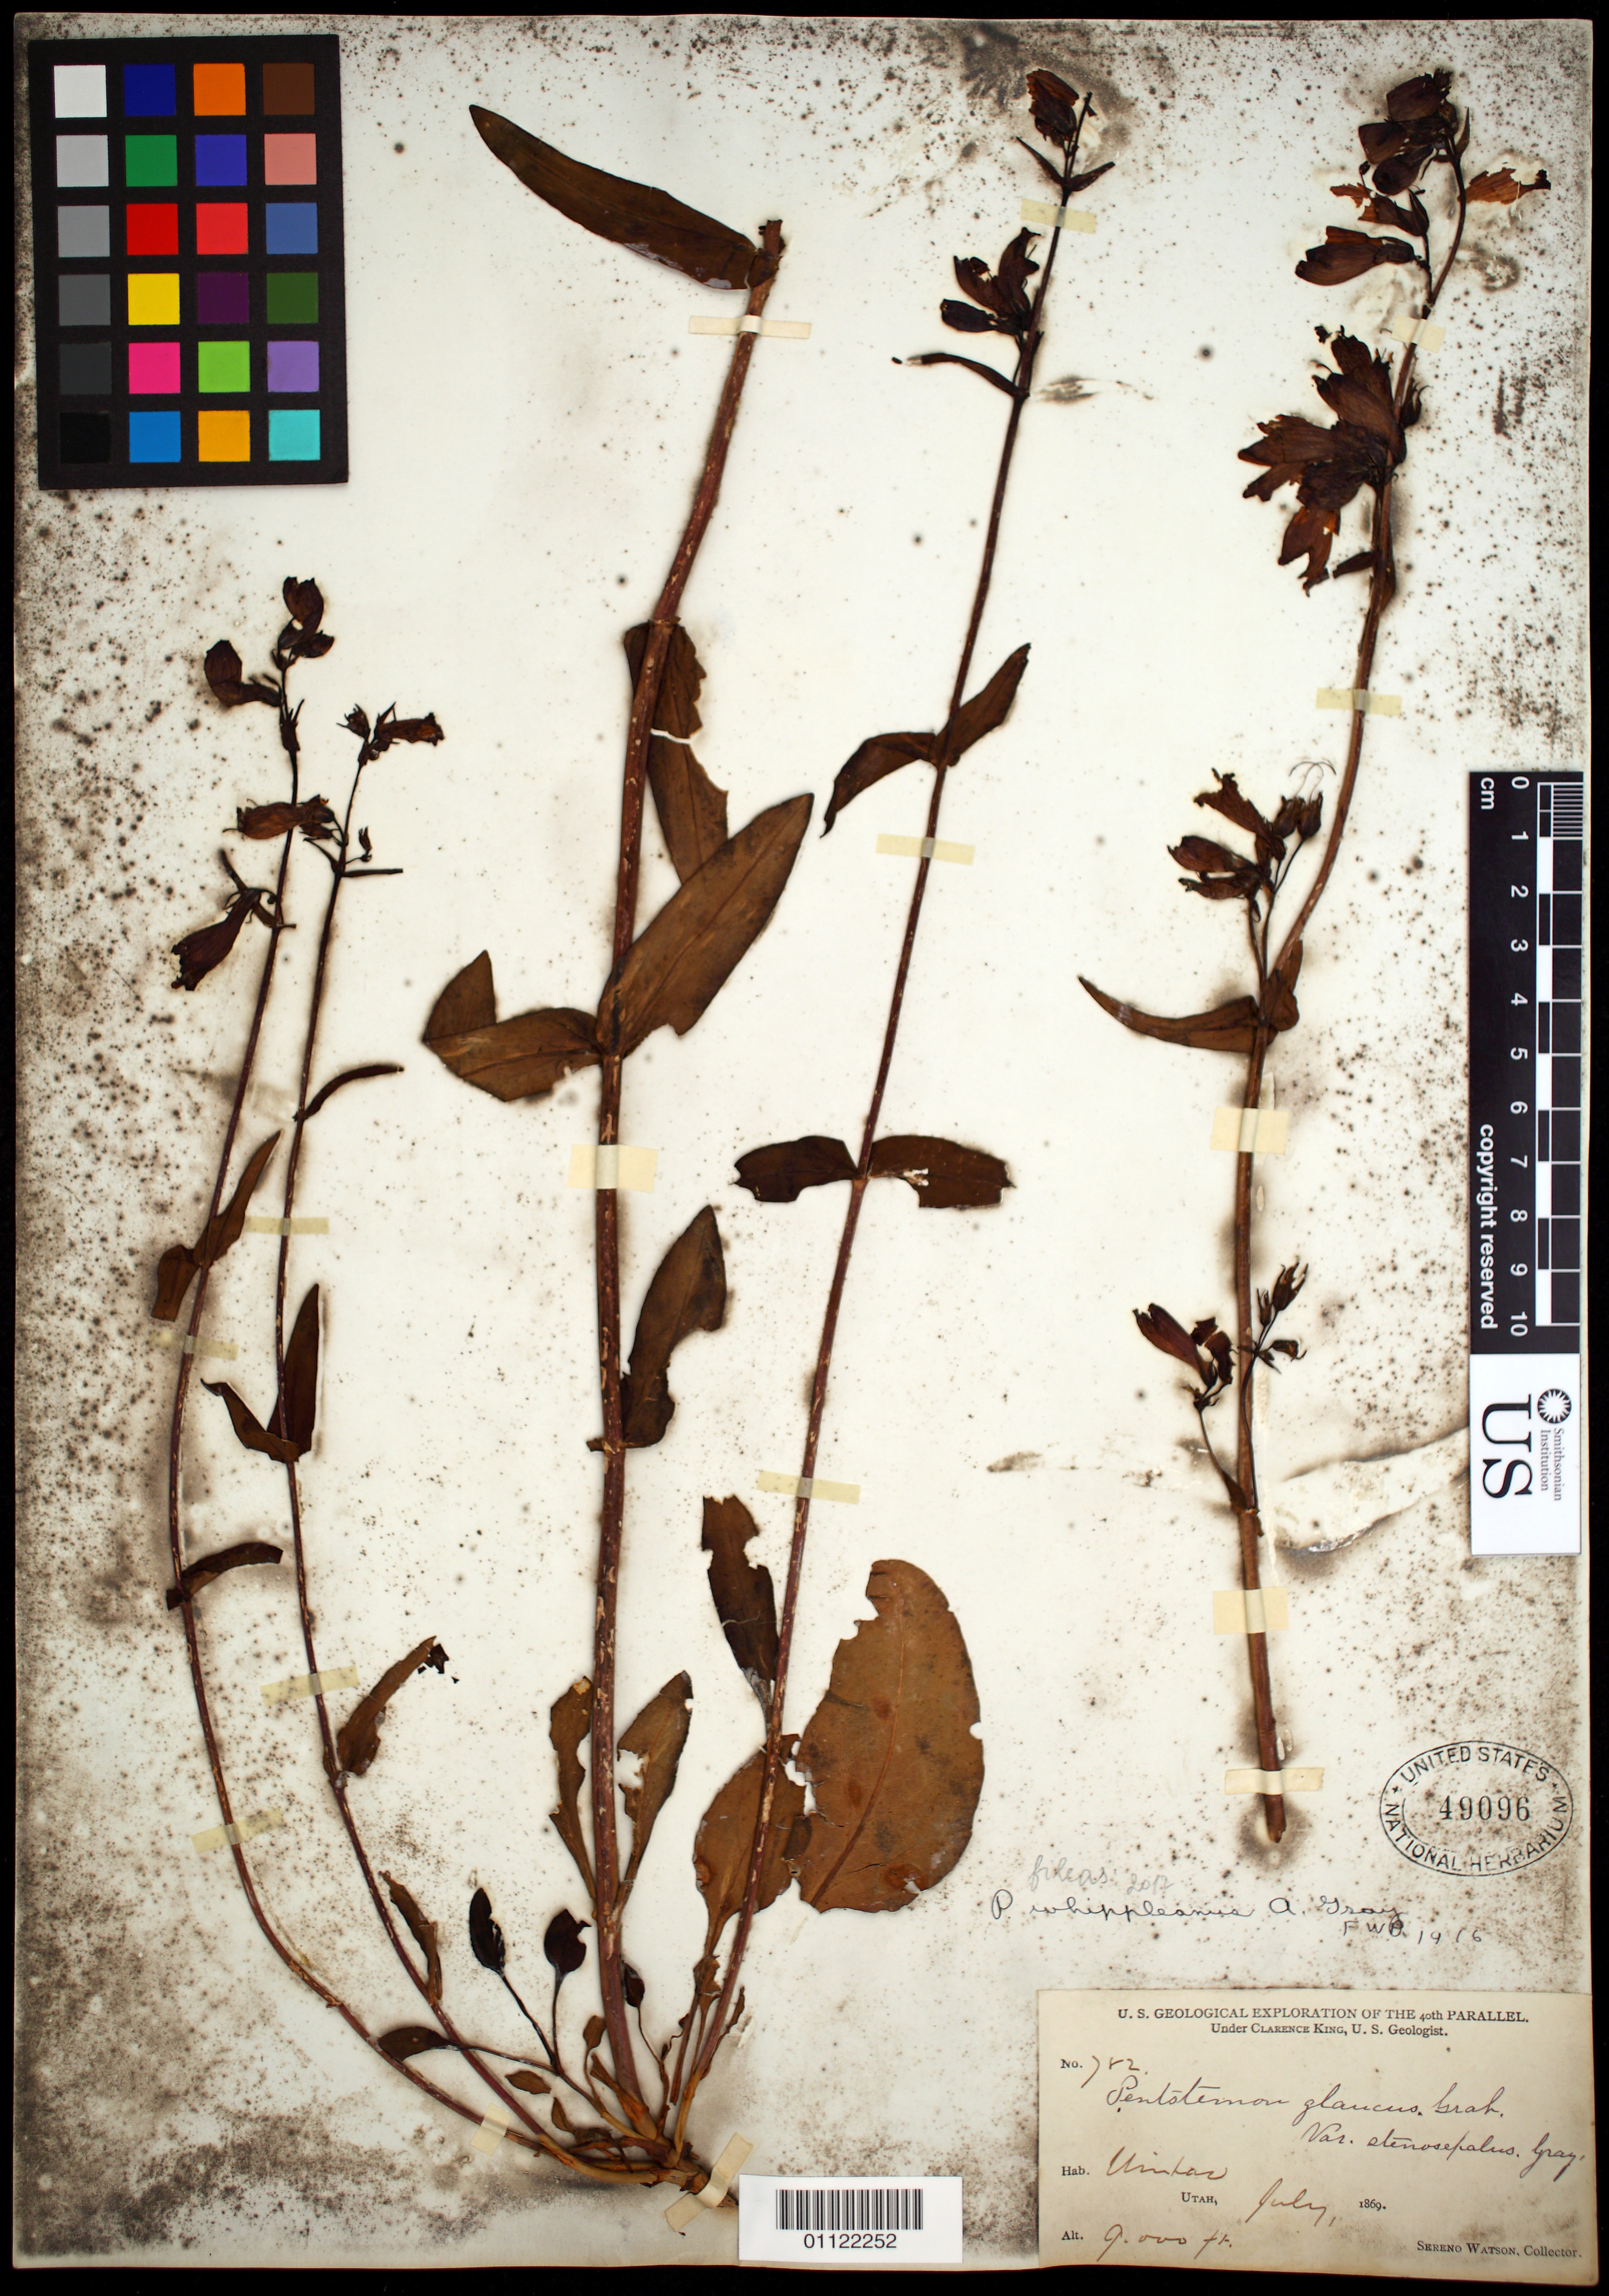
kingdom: Plantae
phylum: Tracheophyta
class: Magnoliopsida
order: Lamiales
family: Plantaginaceae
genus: Penstemon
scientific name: Penstemon whippleanus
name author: A. Gray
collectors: S. Watson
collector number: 782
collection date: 1869-07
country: United States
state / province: Utah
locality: Uintas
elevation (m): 2743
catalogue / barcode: US 49096